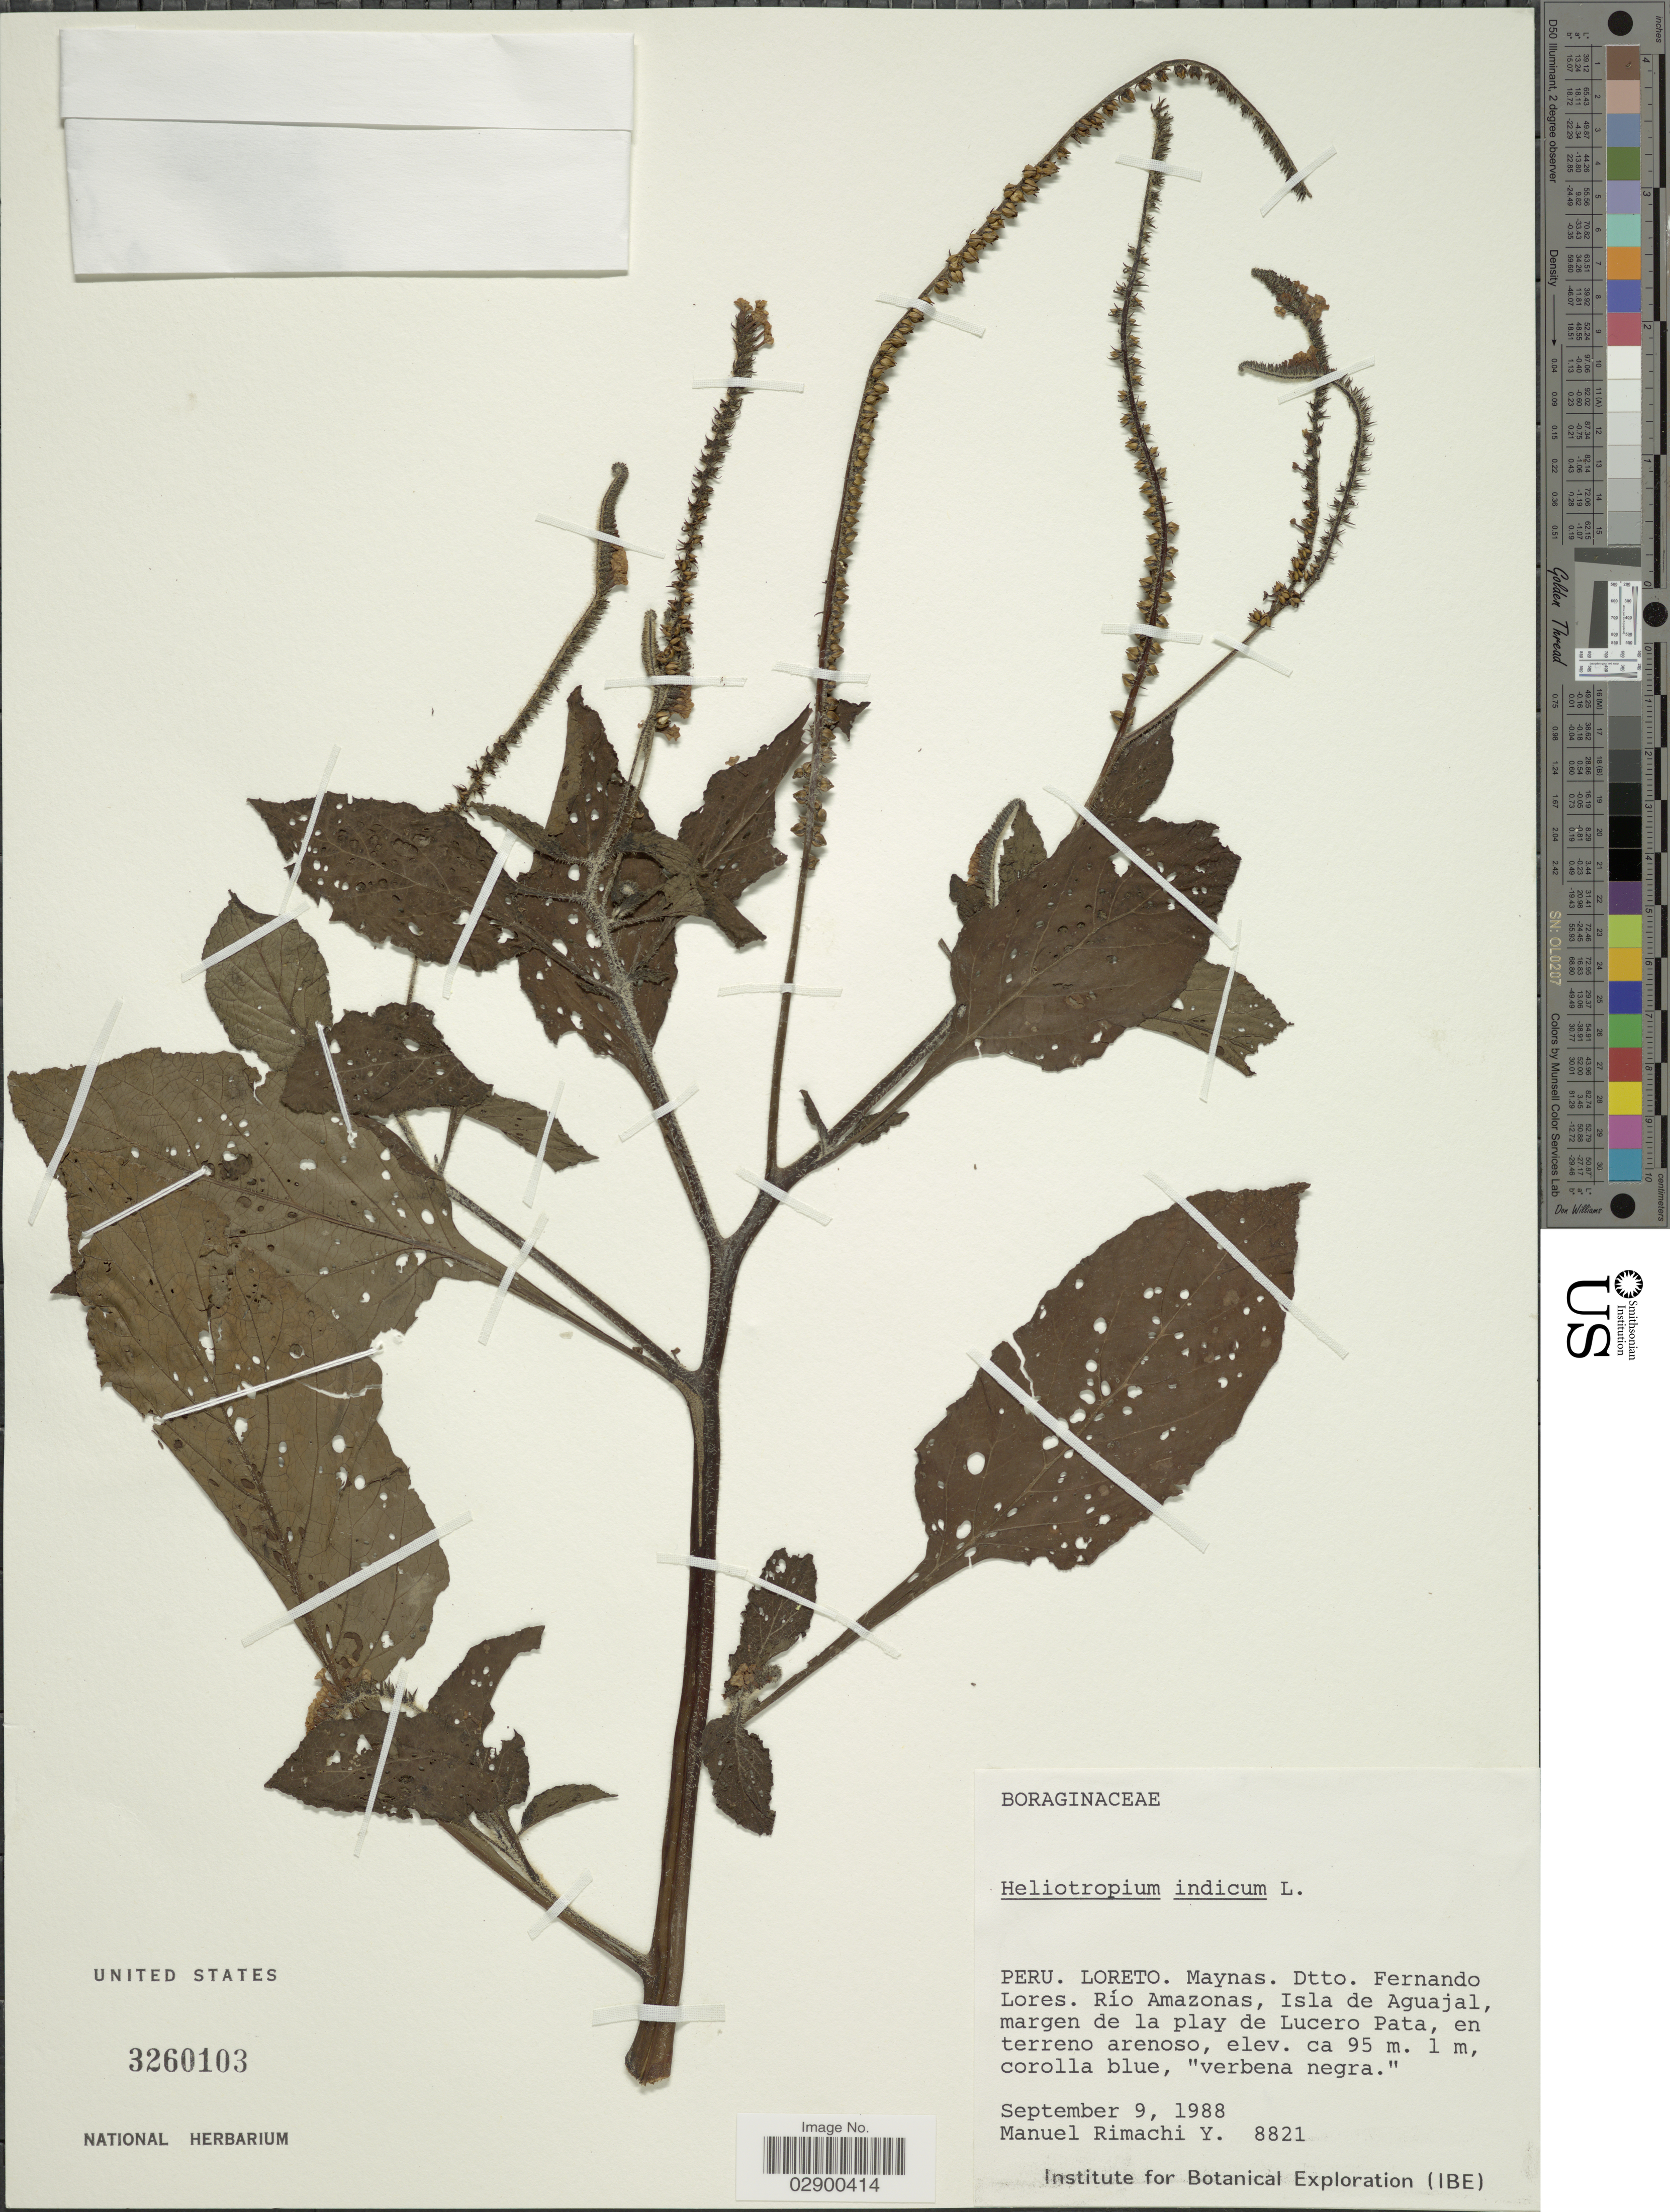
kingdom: Plantae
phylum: Tracheophyta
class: Magnoliopsida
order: Boraginales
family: Heliotropiaceae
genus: Heliotropium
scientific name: Heliotropium indicum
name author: L.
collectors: M. Rimachi Y.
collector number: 8821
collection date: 1988-09-09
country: Peru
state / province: Loreto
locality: Maynas, Dtto. Fernando Lores, Río Amazonas, Isla de Aguajal, margen de la play de Lucero Pata, en tereno arenoso.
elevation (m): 95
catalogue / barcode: US 3260103